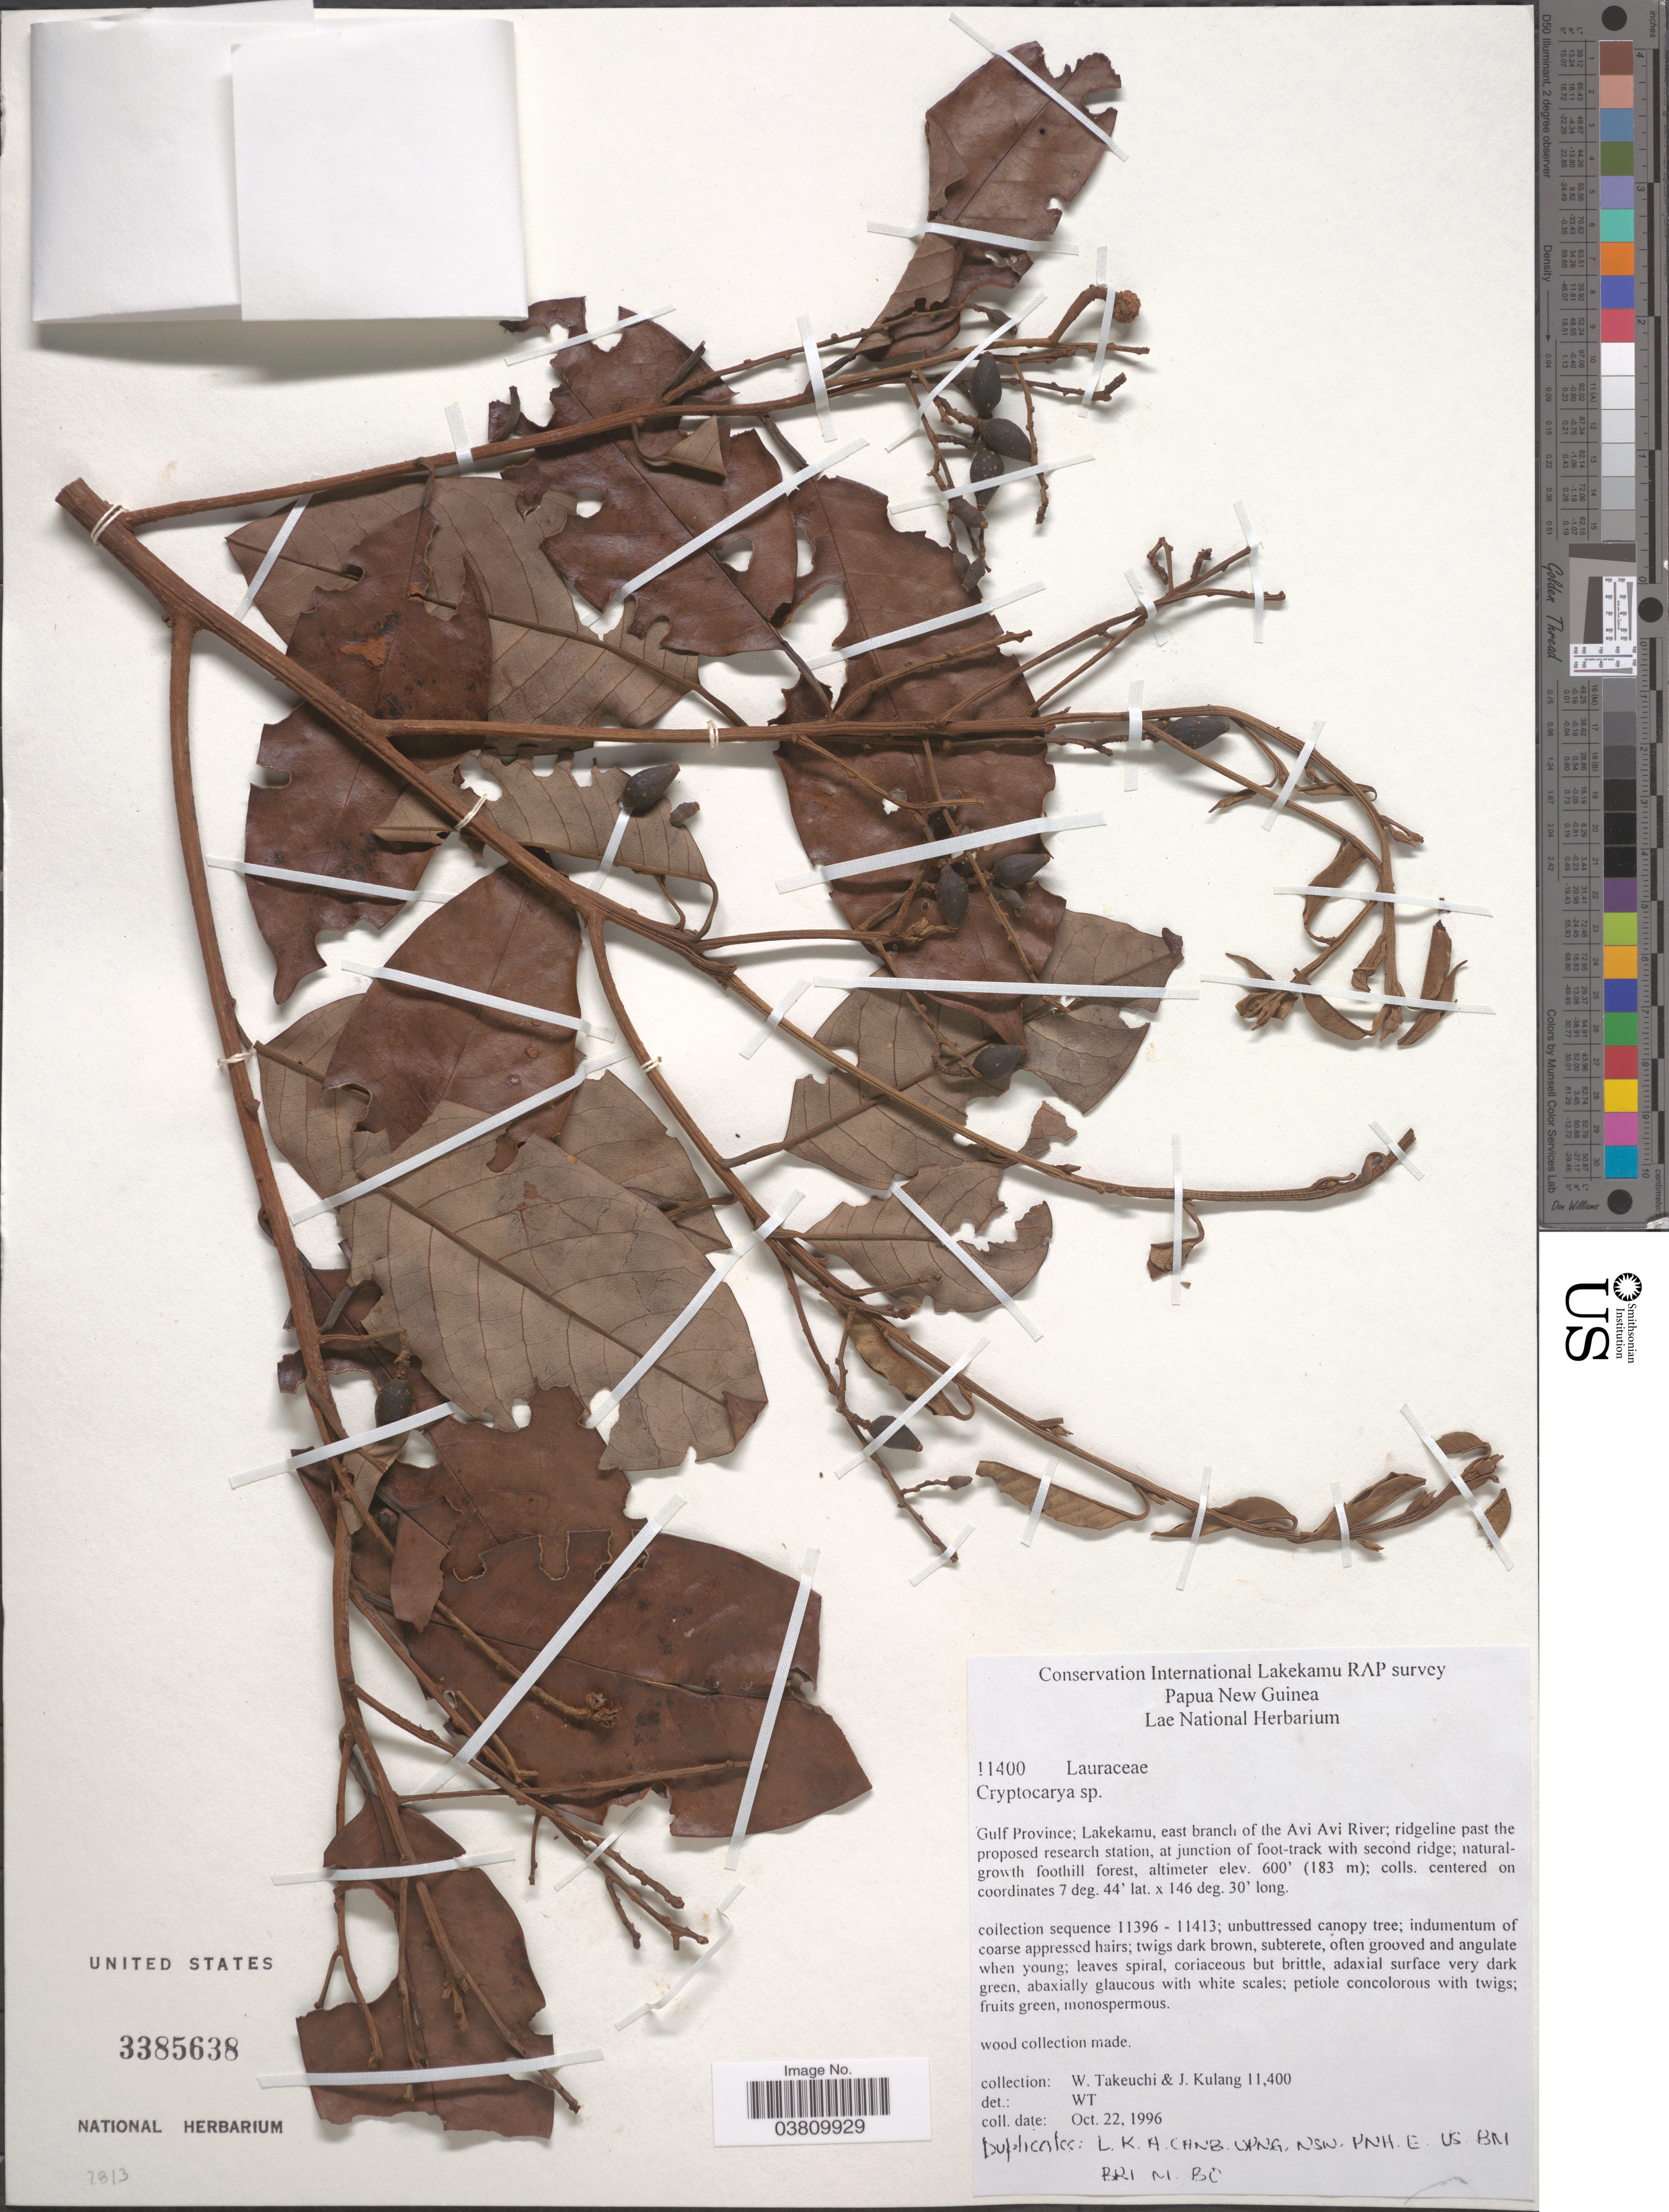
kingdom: Plantae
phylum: Tracheophyta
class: Magnoliopsida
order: Laurales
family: Lauraceae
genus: Cryptocarya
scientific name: Cryptocarya sp.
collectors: W. Takeuchi & J. Kulang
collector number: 11400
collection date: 1996-10-22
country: Papua New Guinea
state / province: Gulf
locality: Lakekamu, east branch of the Avi Avi River.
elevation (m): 183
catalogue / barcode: US 3385638